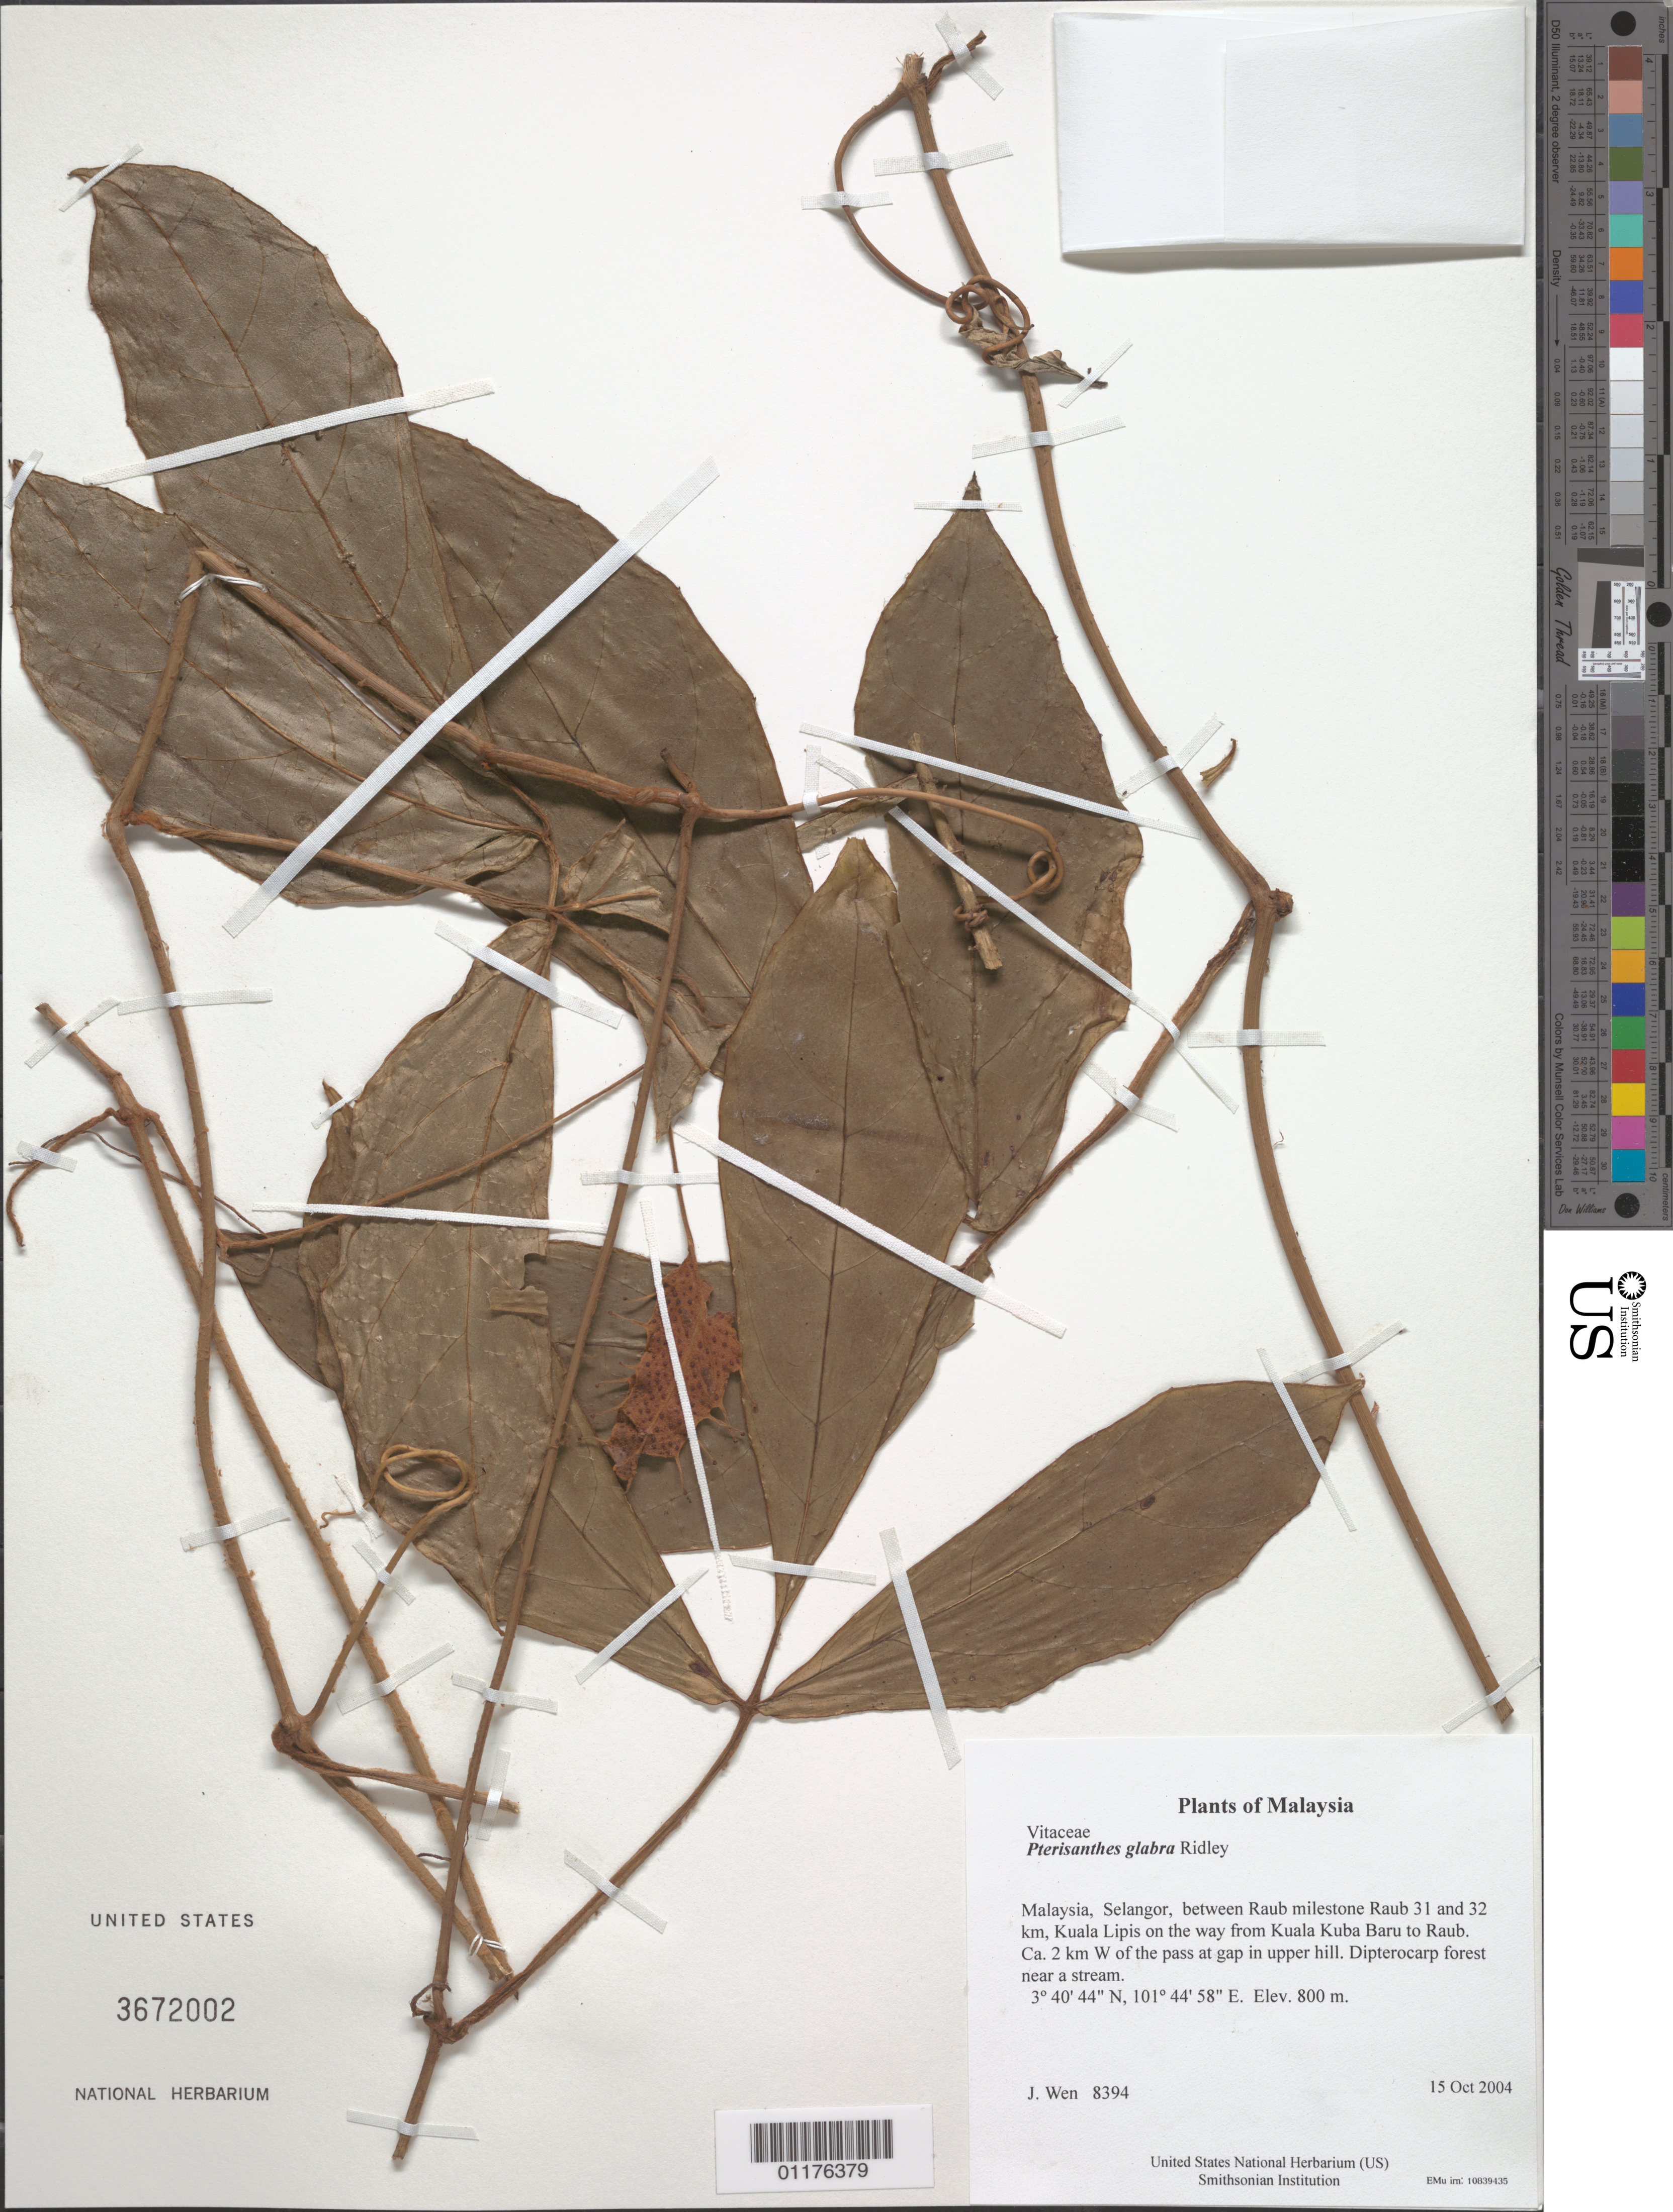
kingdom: Plantae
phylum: Tracheophyta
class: Magnoliopsida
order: Vitales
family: Vitaceae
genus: Pterisanthes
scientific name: Pterisanthes glabra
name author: Ridley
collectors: J. Wen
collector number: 8394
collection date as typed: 15 Oct 2004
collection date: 2004-10-15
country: Malaysia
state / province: Selangor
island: Luzon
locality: between Raub milestone Raub 31 and 32 km, Kuala Lipis on the way from Kuala Kuba Baru to Raub. Ca. 2 km W of the pass at gap in upper hill. Dipterocarp forest near a stream.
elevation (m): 800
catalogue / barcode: US 3672002